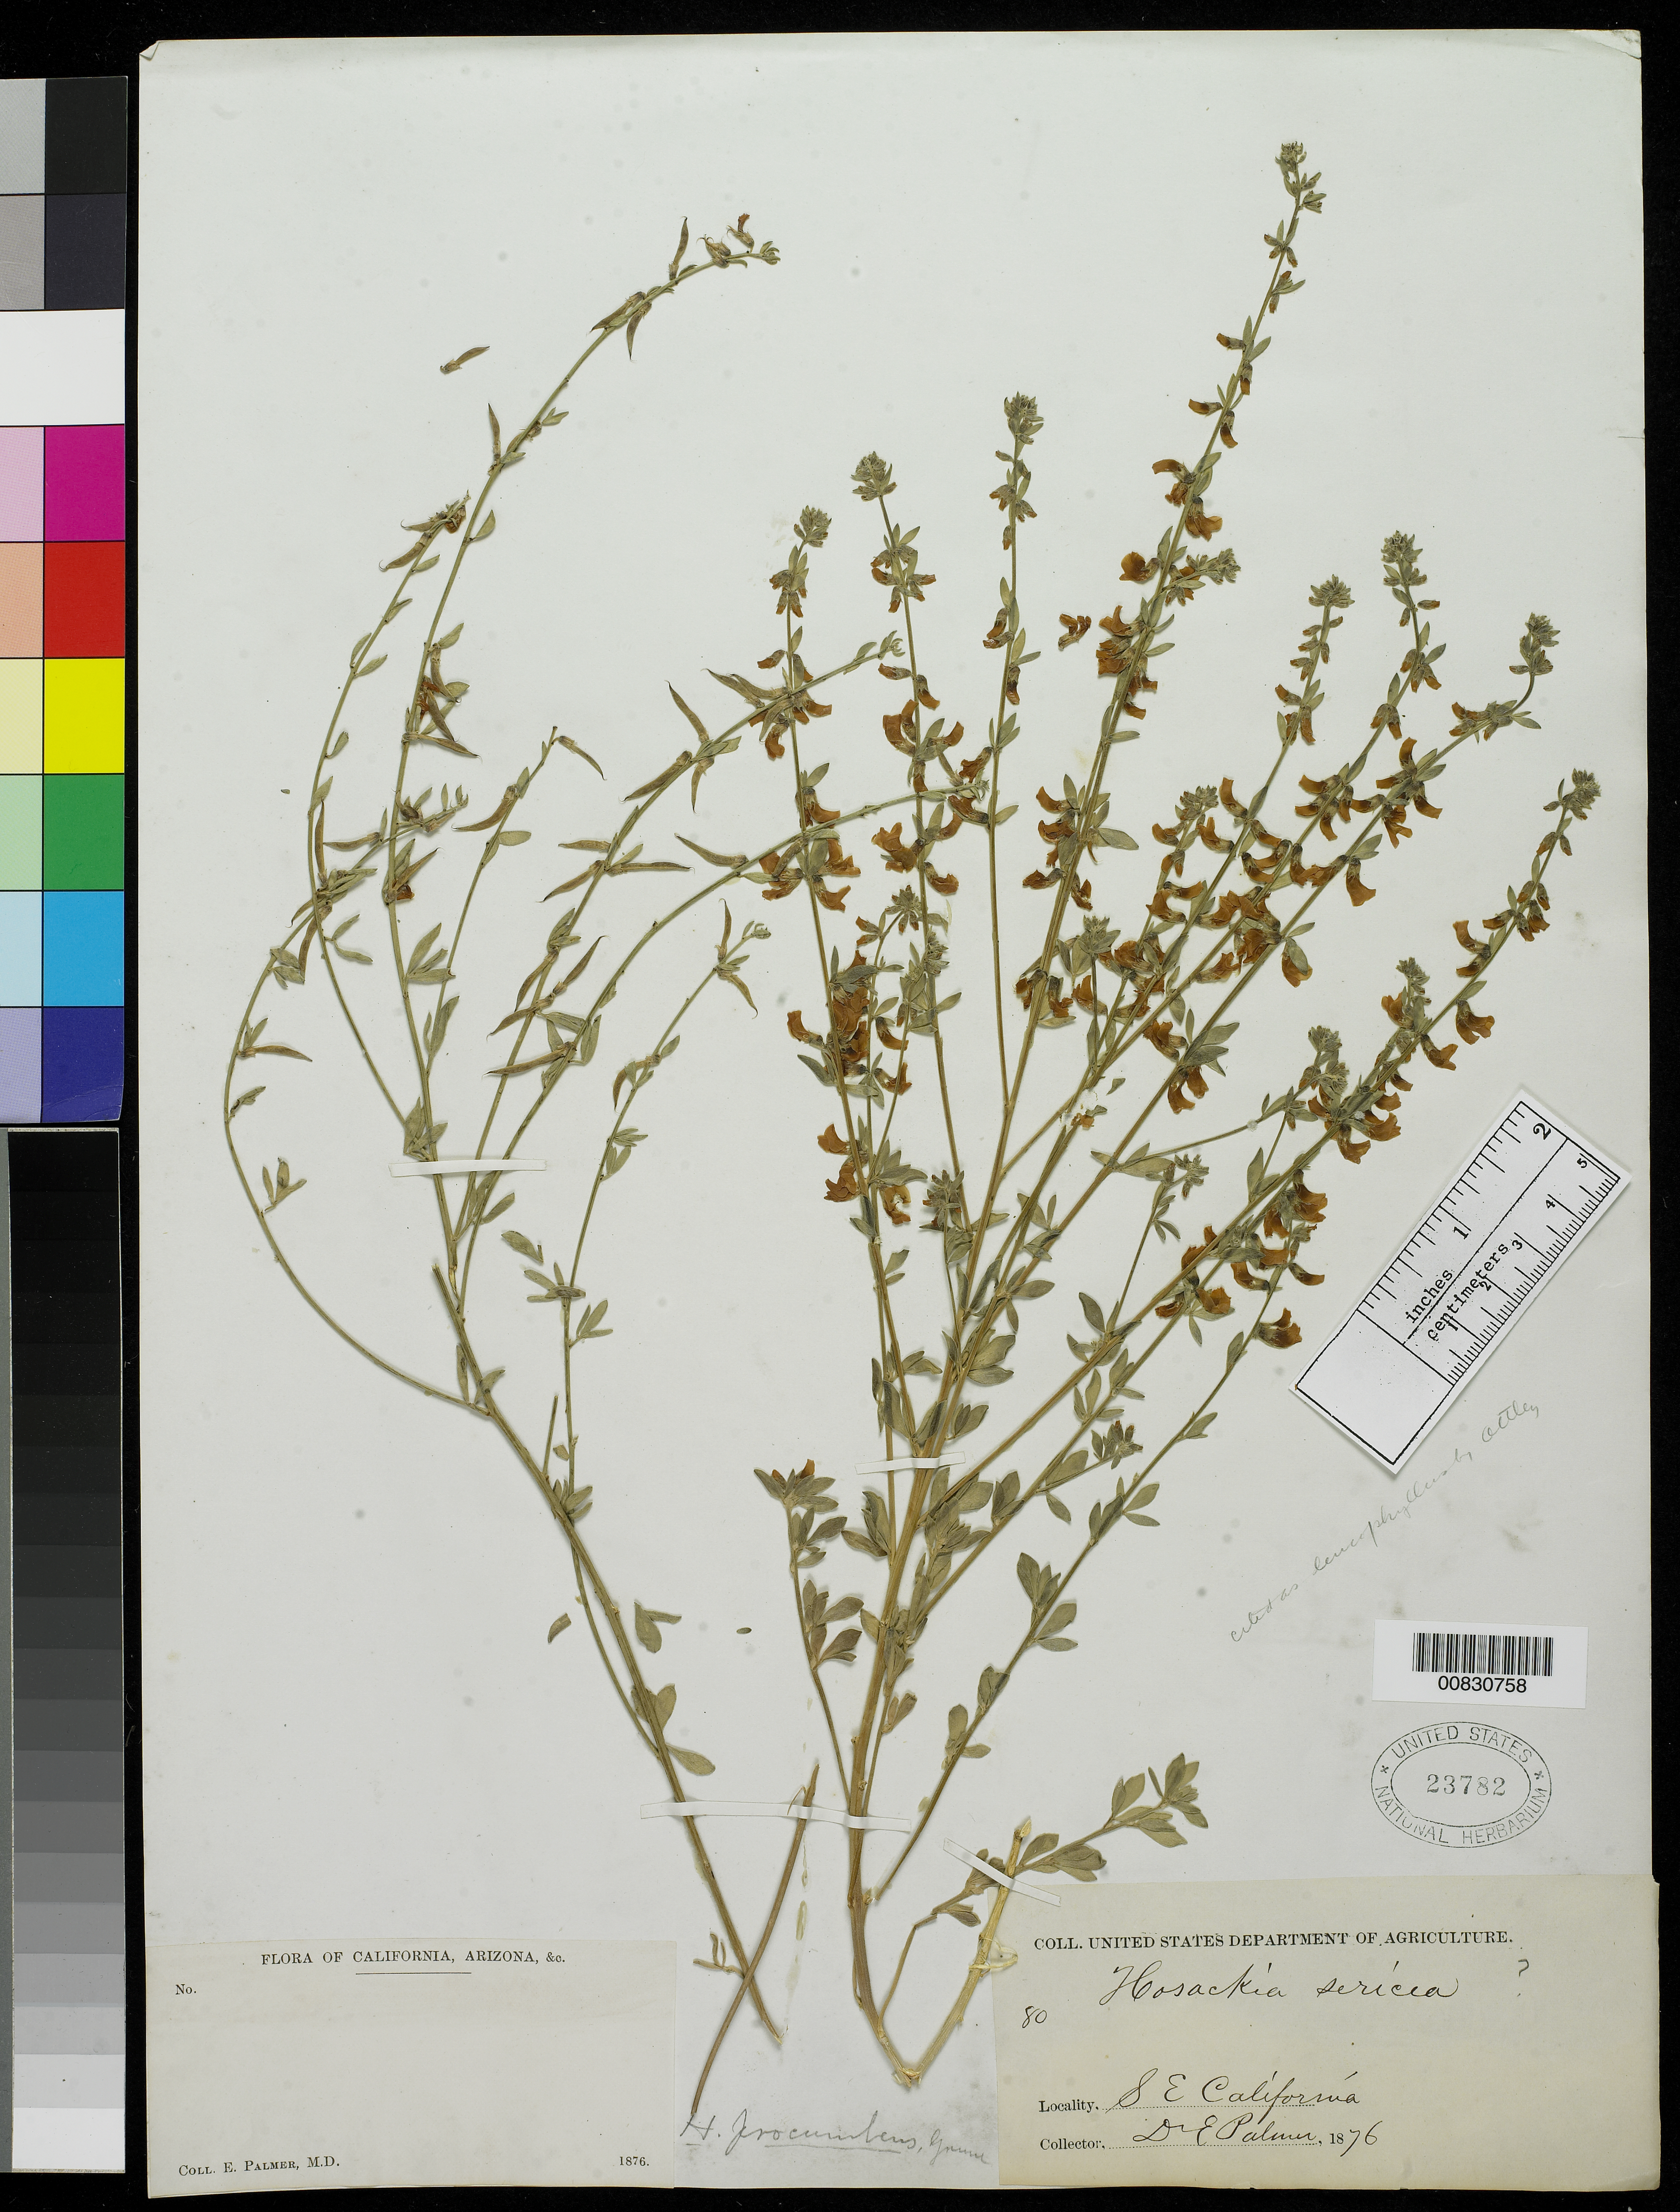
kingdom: Plantae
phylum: Tracheophyta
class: Magnoliopsida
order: Fabales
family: Fabaceae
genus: Syrmatium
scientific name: Syrmatium sericeum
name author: (Benth.) Greene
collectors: E. Palmer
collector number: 80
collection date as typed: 1876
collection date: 1876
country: United States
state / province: California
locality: SE California.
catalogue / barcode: US 23782